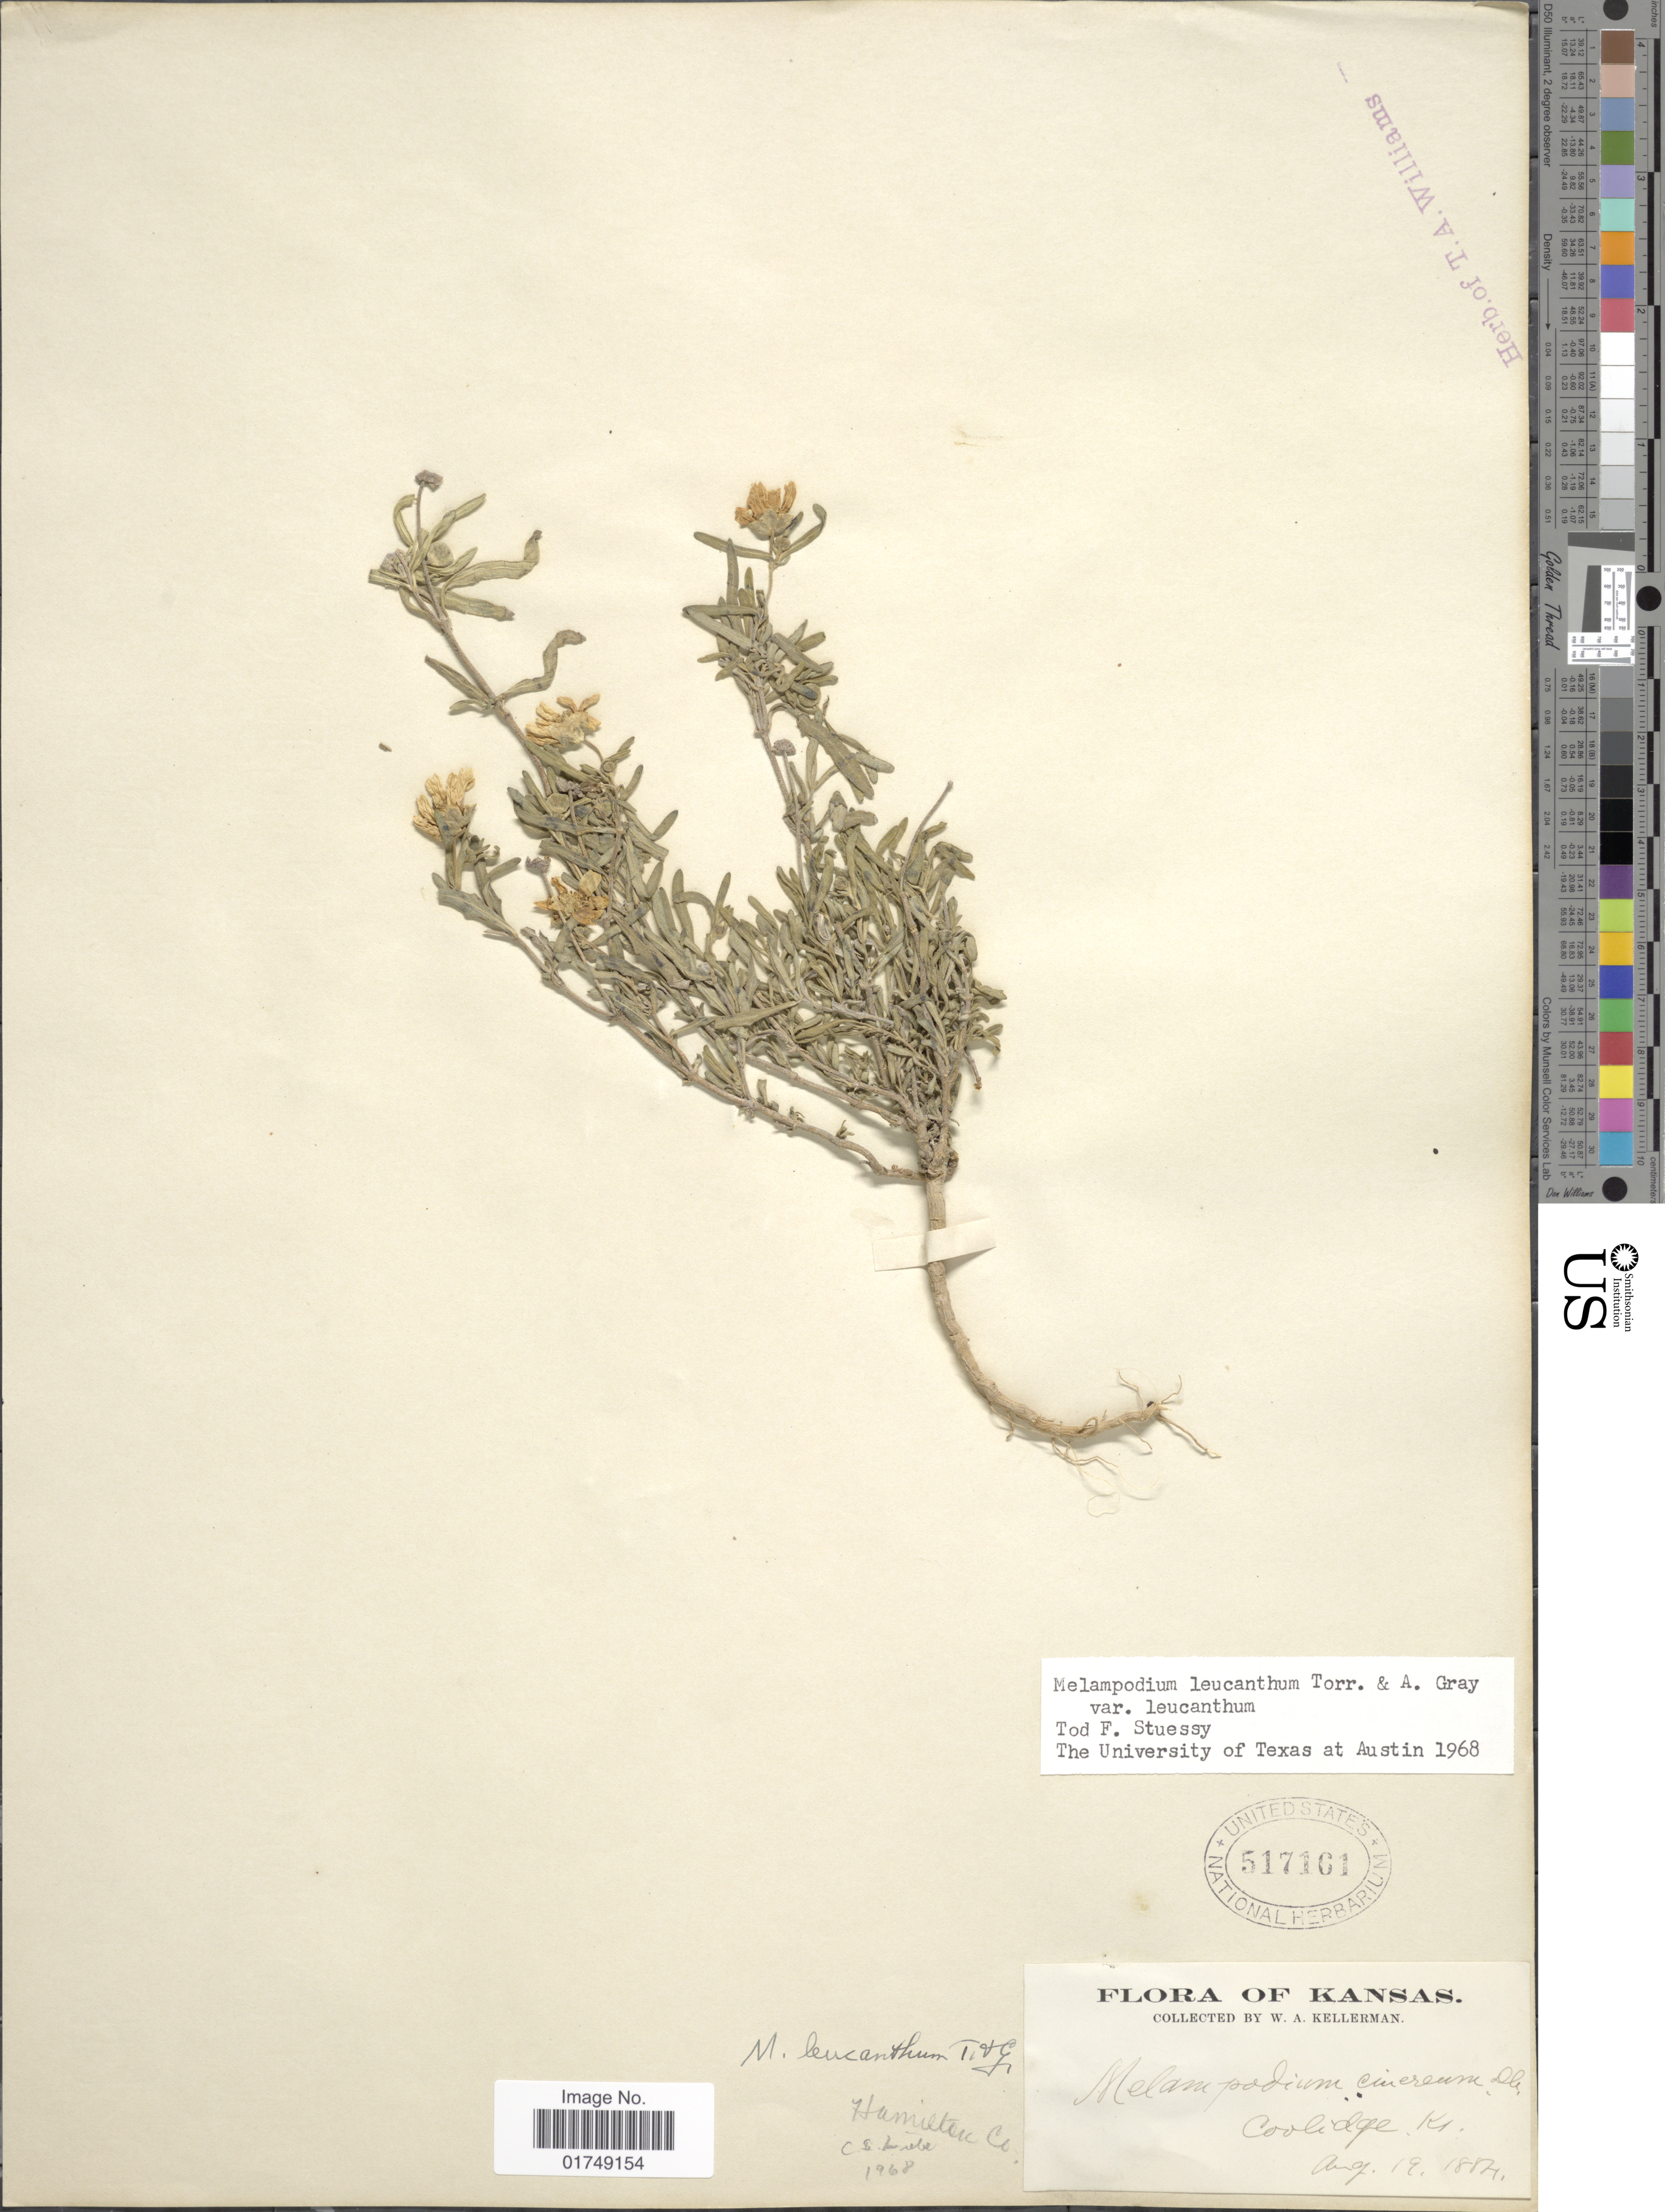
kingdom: Plantae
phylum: Tracheophyta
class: Magnoliopsida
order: Asterales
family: Asteraceae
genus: Melampodium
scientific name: Melampodium leucanthum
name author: Torr. & A. Gray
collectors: W. Kellerman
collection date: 1884-08-19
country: United States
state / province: Kansas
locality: Coolidge, Ks., Hamilton Co.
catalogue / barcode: US 517161